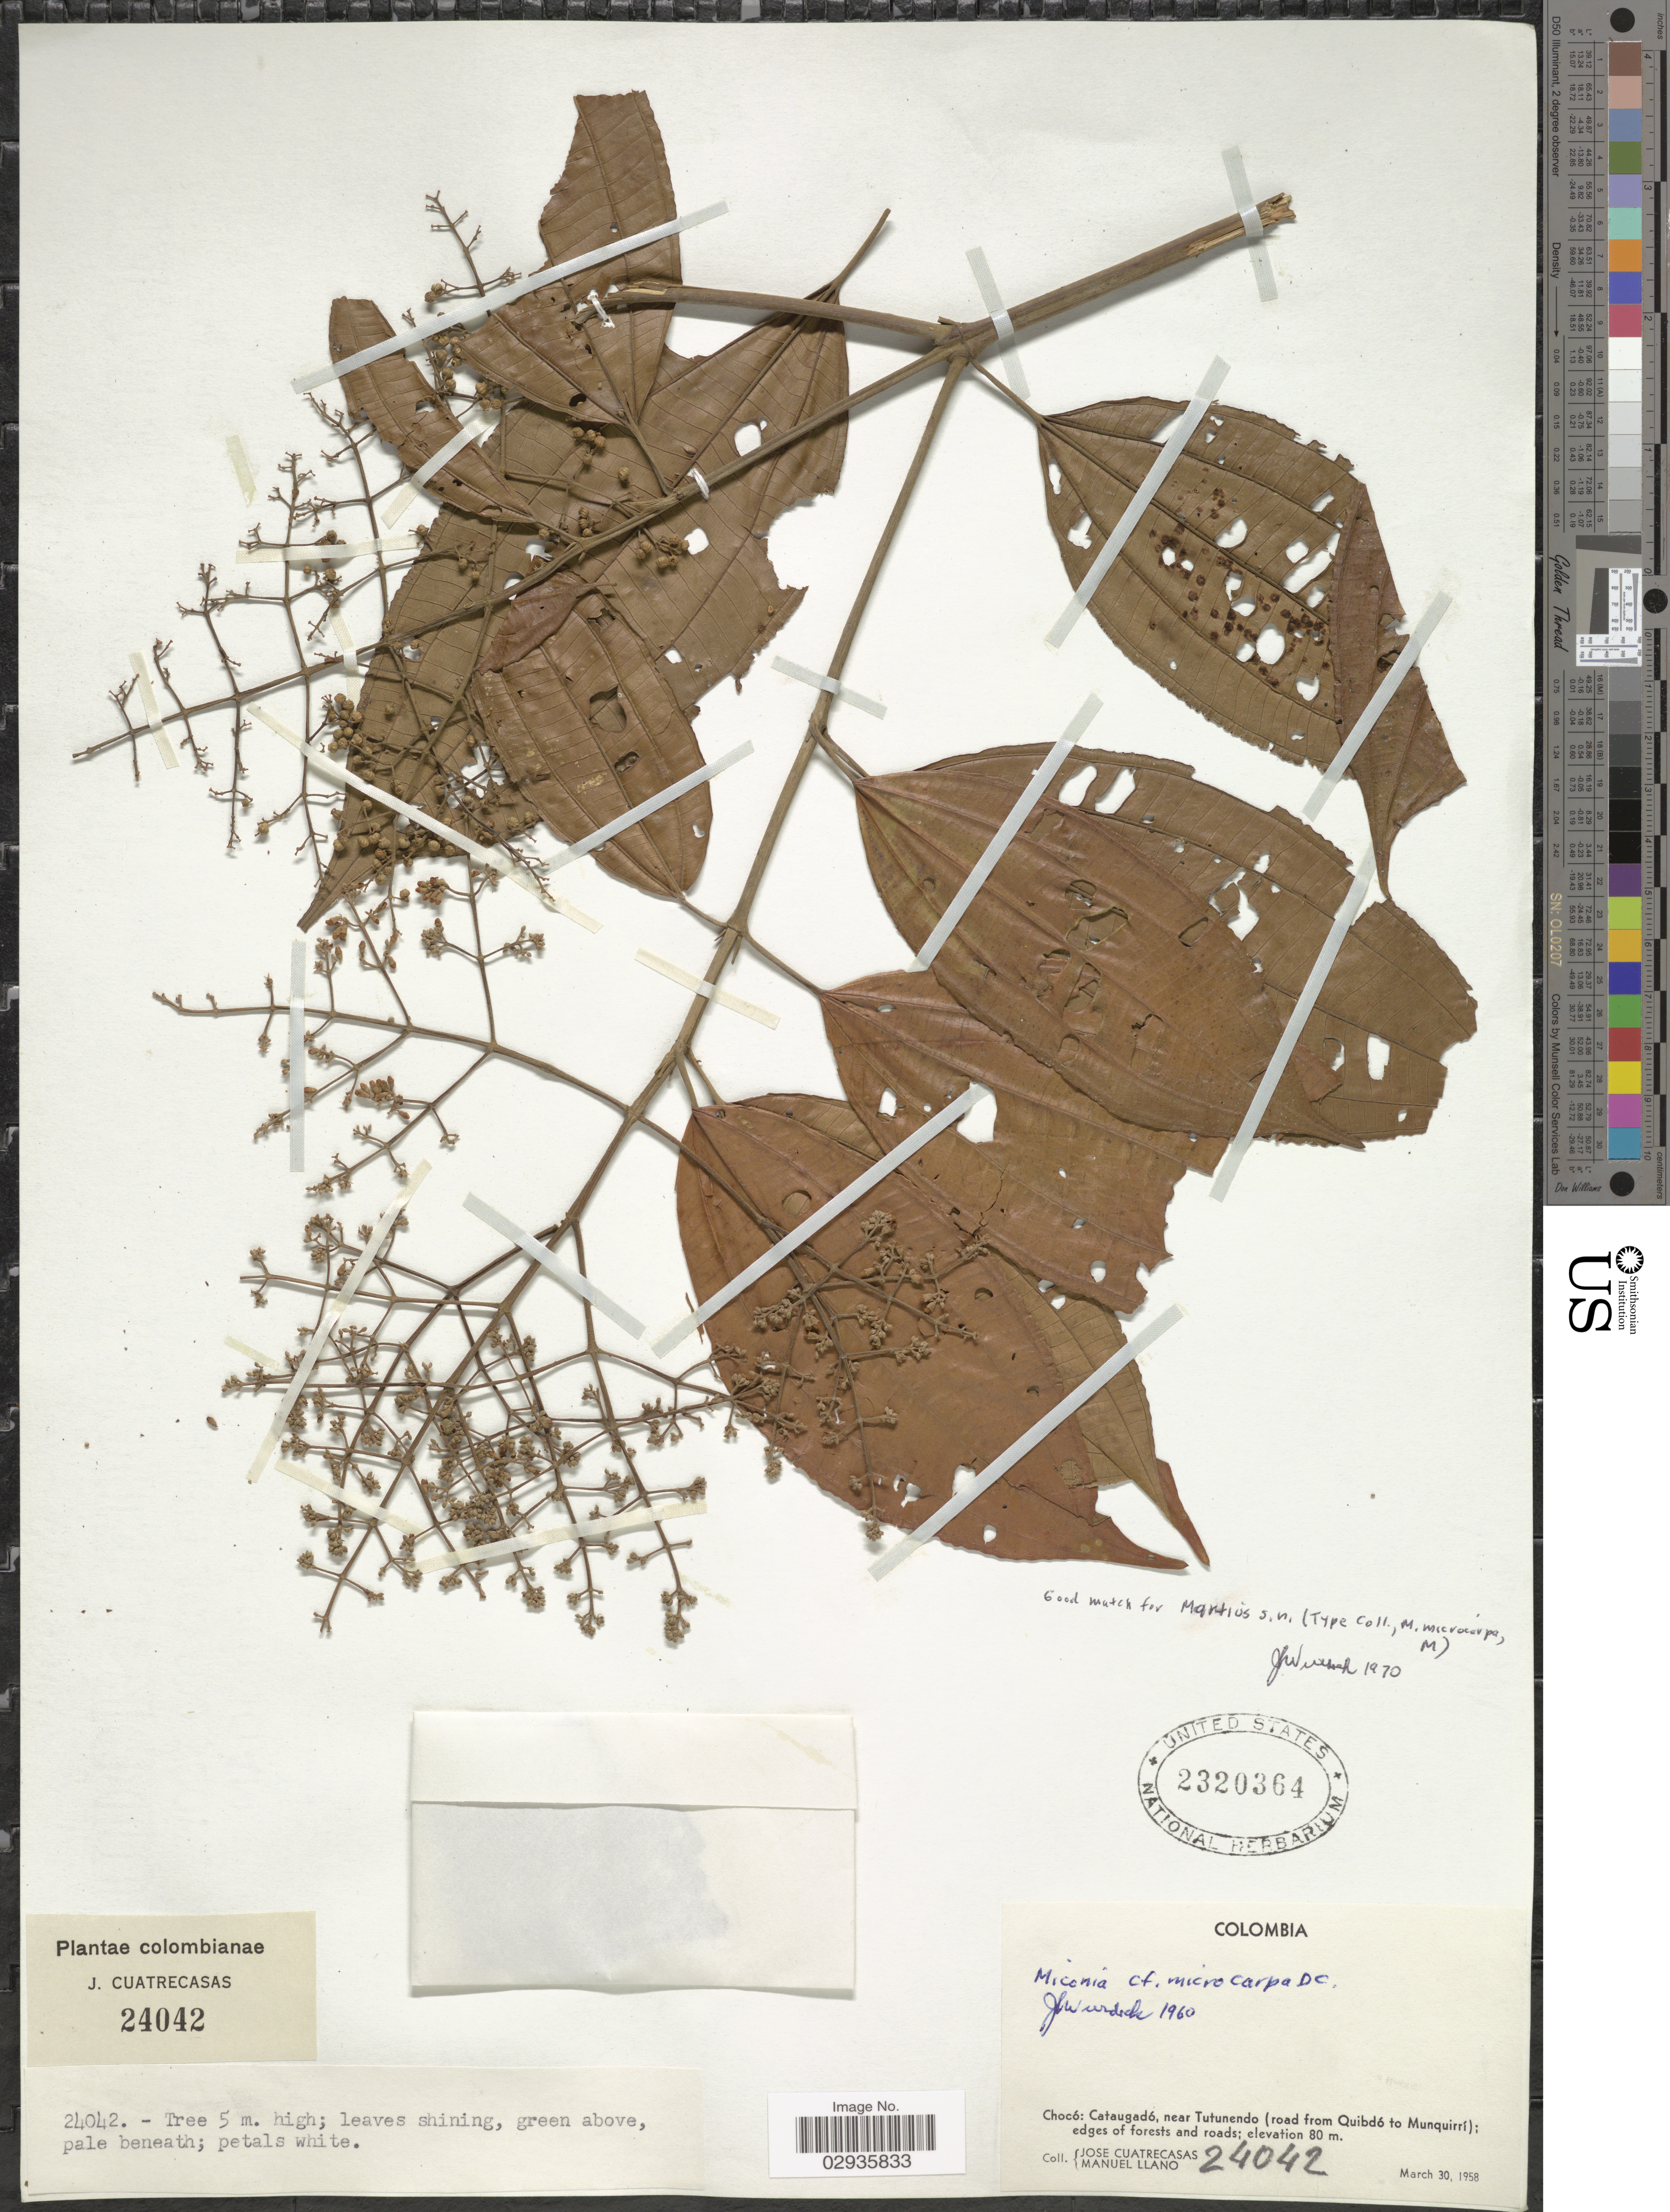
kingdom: Plantae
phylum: Tracheophyta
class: Magnoliopsida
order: Myrtales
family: Melastomataceae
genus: Miconia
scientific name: Miconia affinis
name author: DC.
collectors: J. Cuatrecasas & M. Llano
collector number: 24042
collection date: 1958-03-30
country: Colombia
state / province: Chocó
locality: Cataugadó, near Tutunedo (road from Quibdó to Munquirrí).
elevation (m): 80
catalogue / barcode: US 2320364